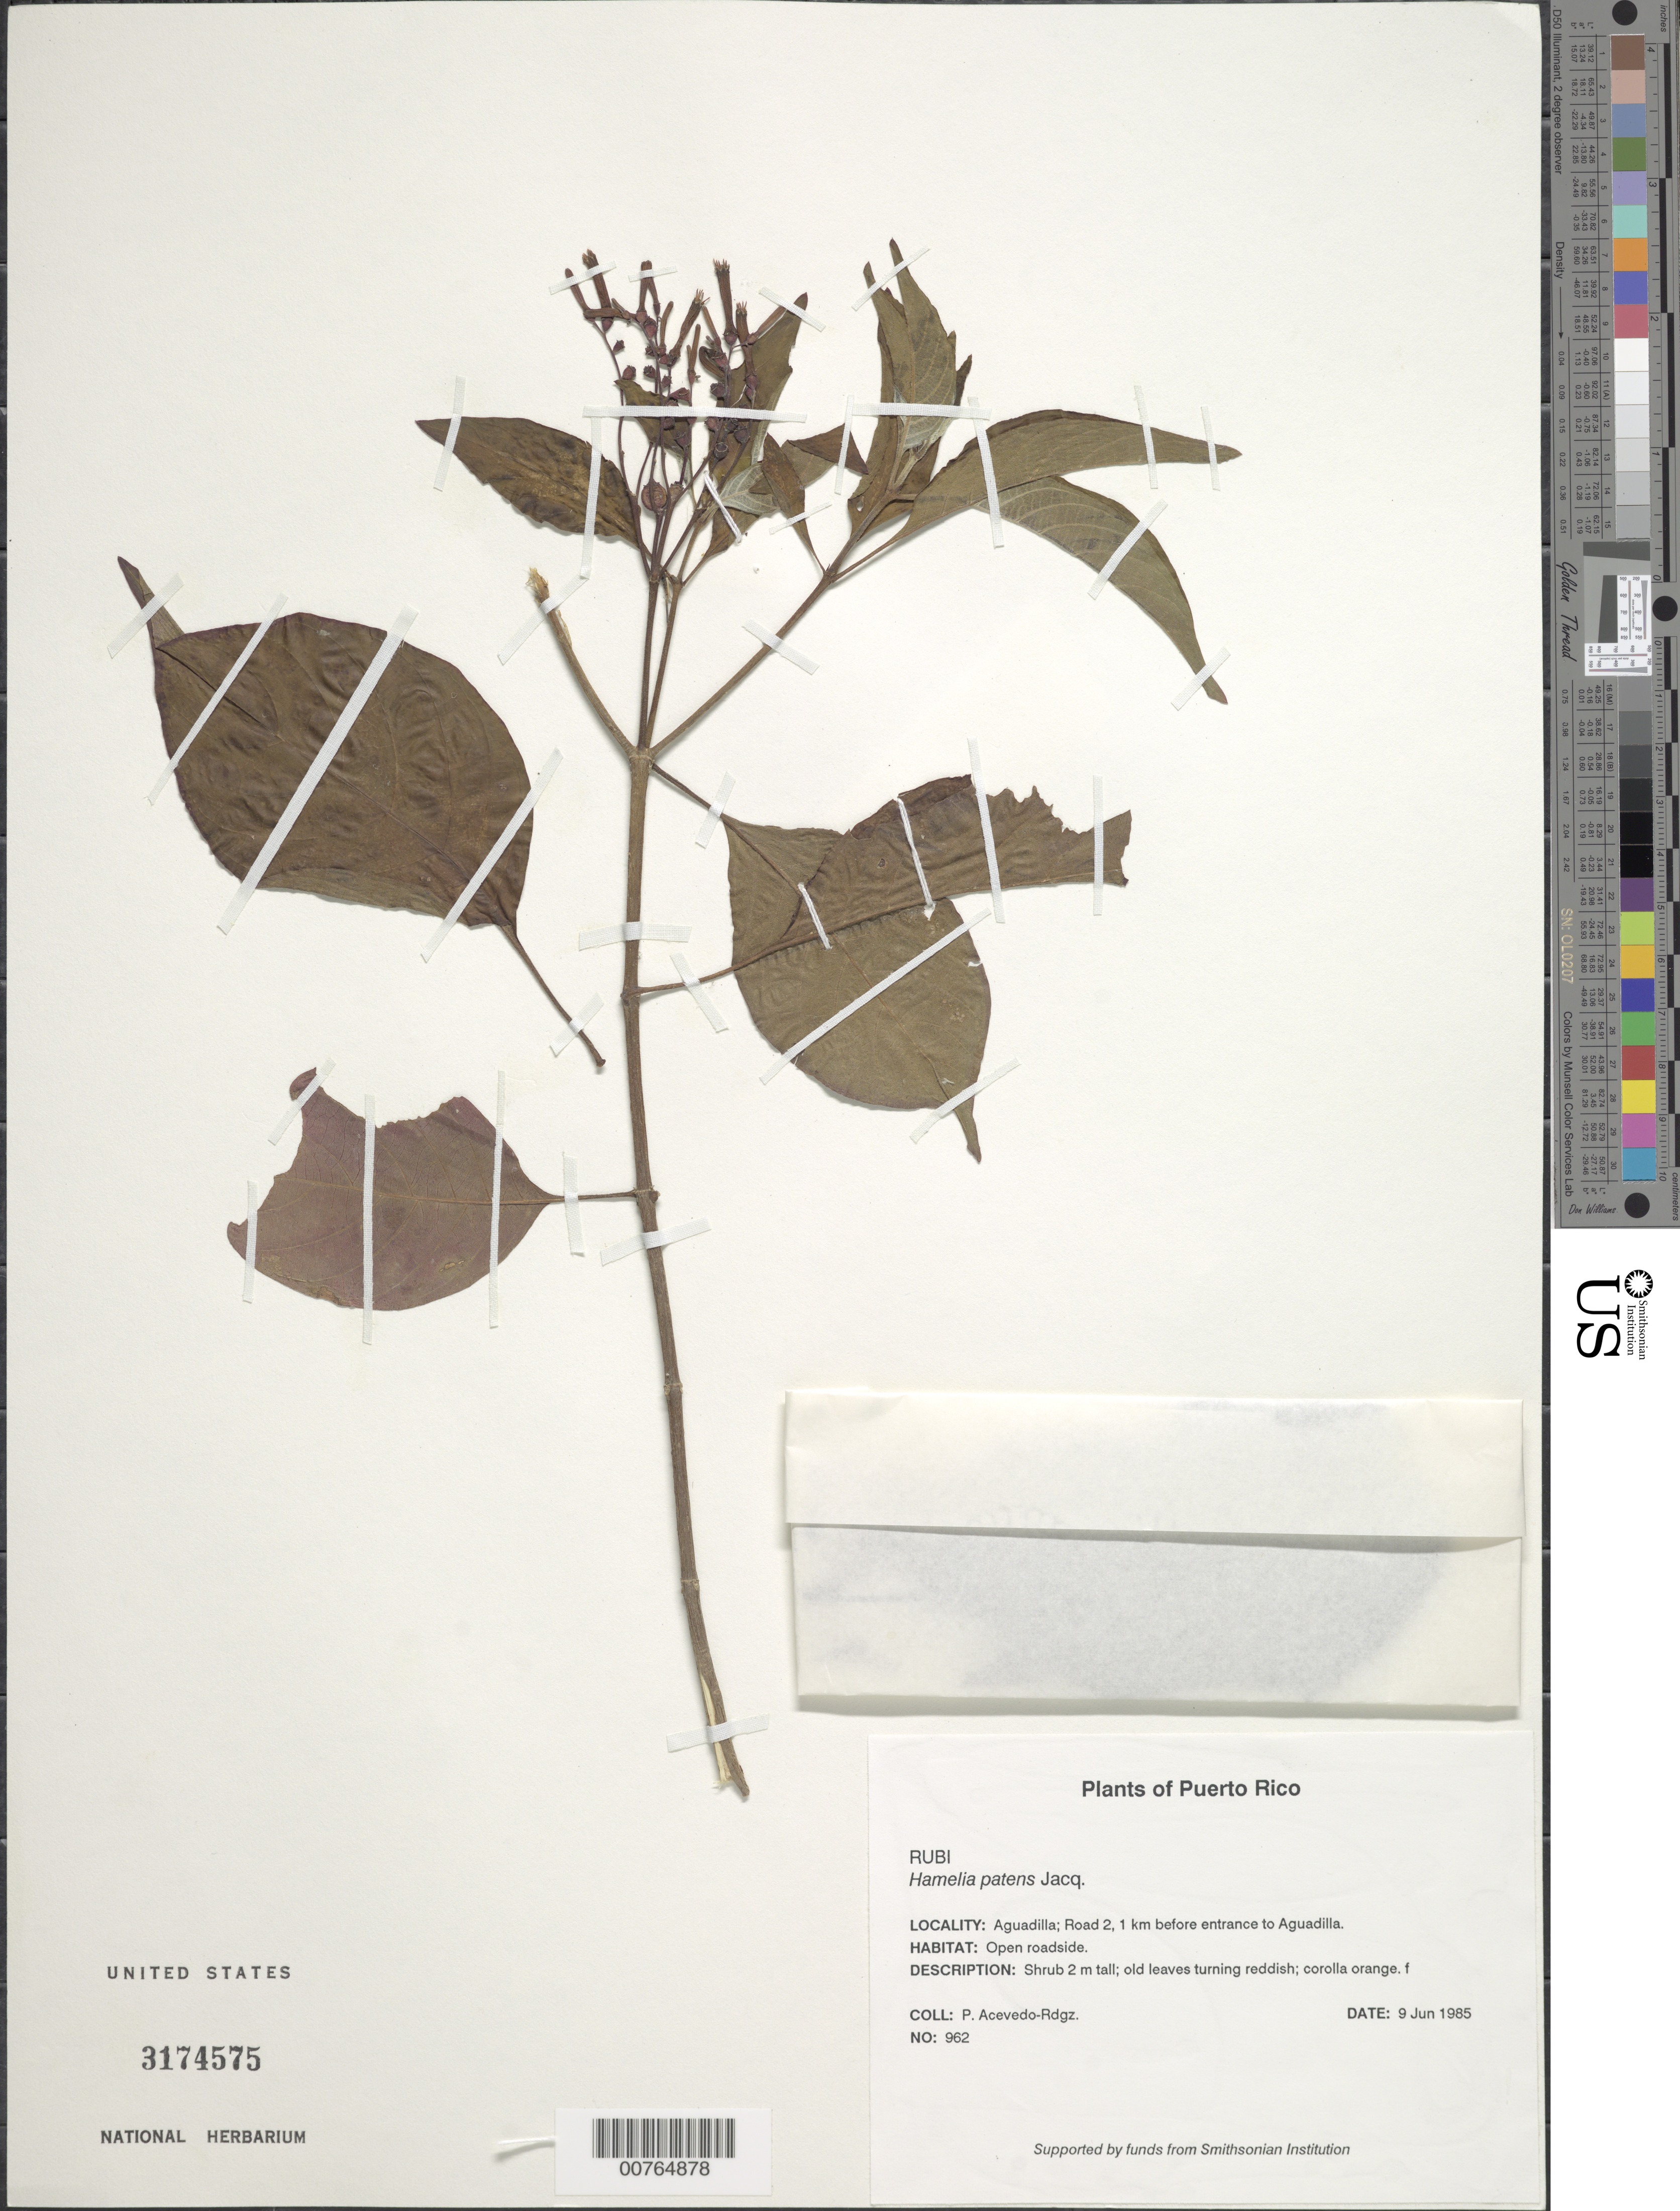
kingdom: Plantae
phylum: Tracheophyta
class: Magnoliopsida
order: Gentianales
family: Rubiaceae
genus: Hamelia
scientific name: Hamelia patens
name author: Jacq.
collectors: P. Acevedo-Rodr.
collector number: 962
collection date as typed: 09 Jun 1985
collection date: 1985-06-09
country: Puerto Rico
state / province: Aguadilla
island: Puerto Rico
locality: Aguadilla; Carretera 2, 1 km antes de la entrada hacia el pueblo, lado este.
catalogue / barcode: US 3174575